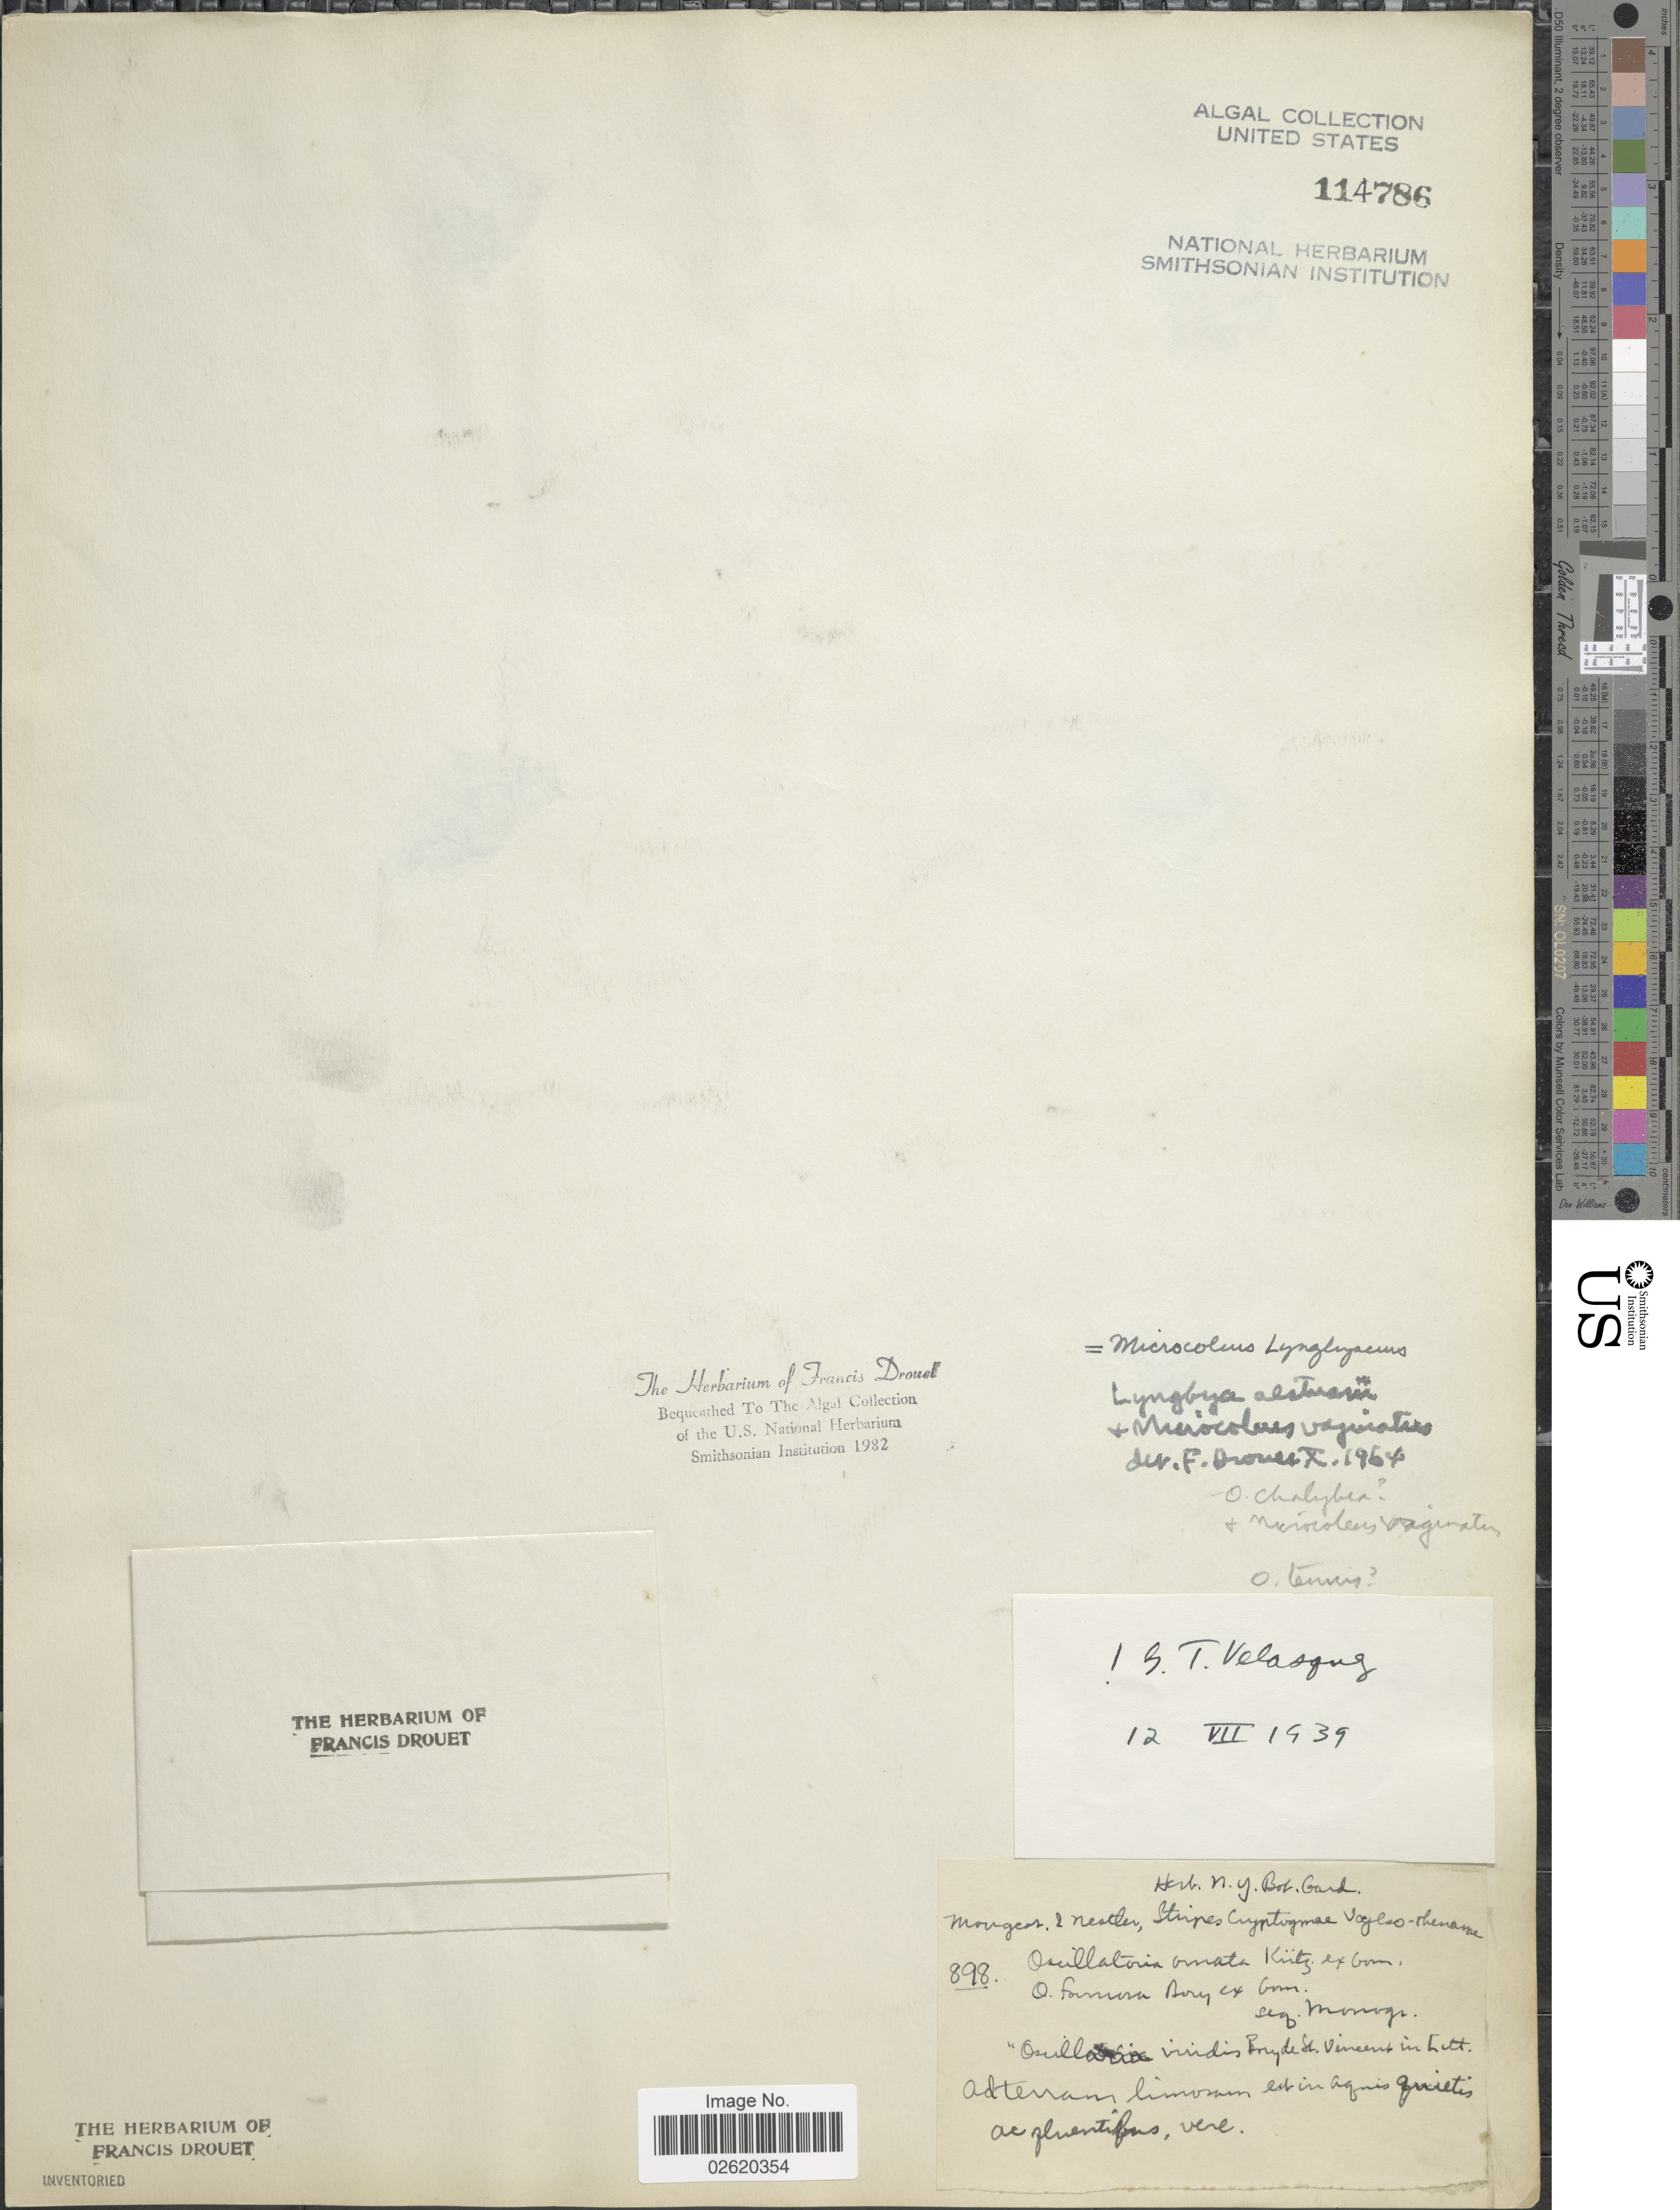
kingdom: Bacteria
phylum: Cyanobacteria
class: Cyanobacteriia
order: Cyanobacteriales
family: Microcoleaceae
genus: Microcoleus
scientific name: Microcoleus lyngbyaceus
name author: Kütz. ex Forti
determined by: Drouet, F. E.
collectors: M. A. Gomont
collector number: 898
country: France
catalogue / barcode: US 114786